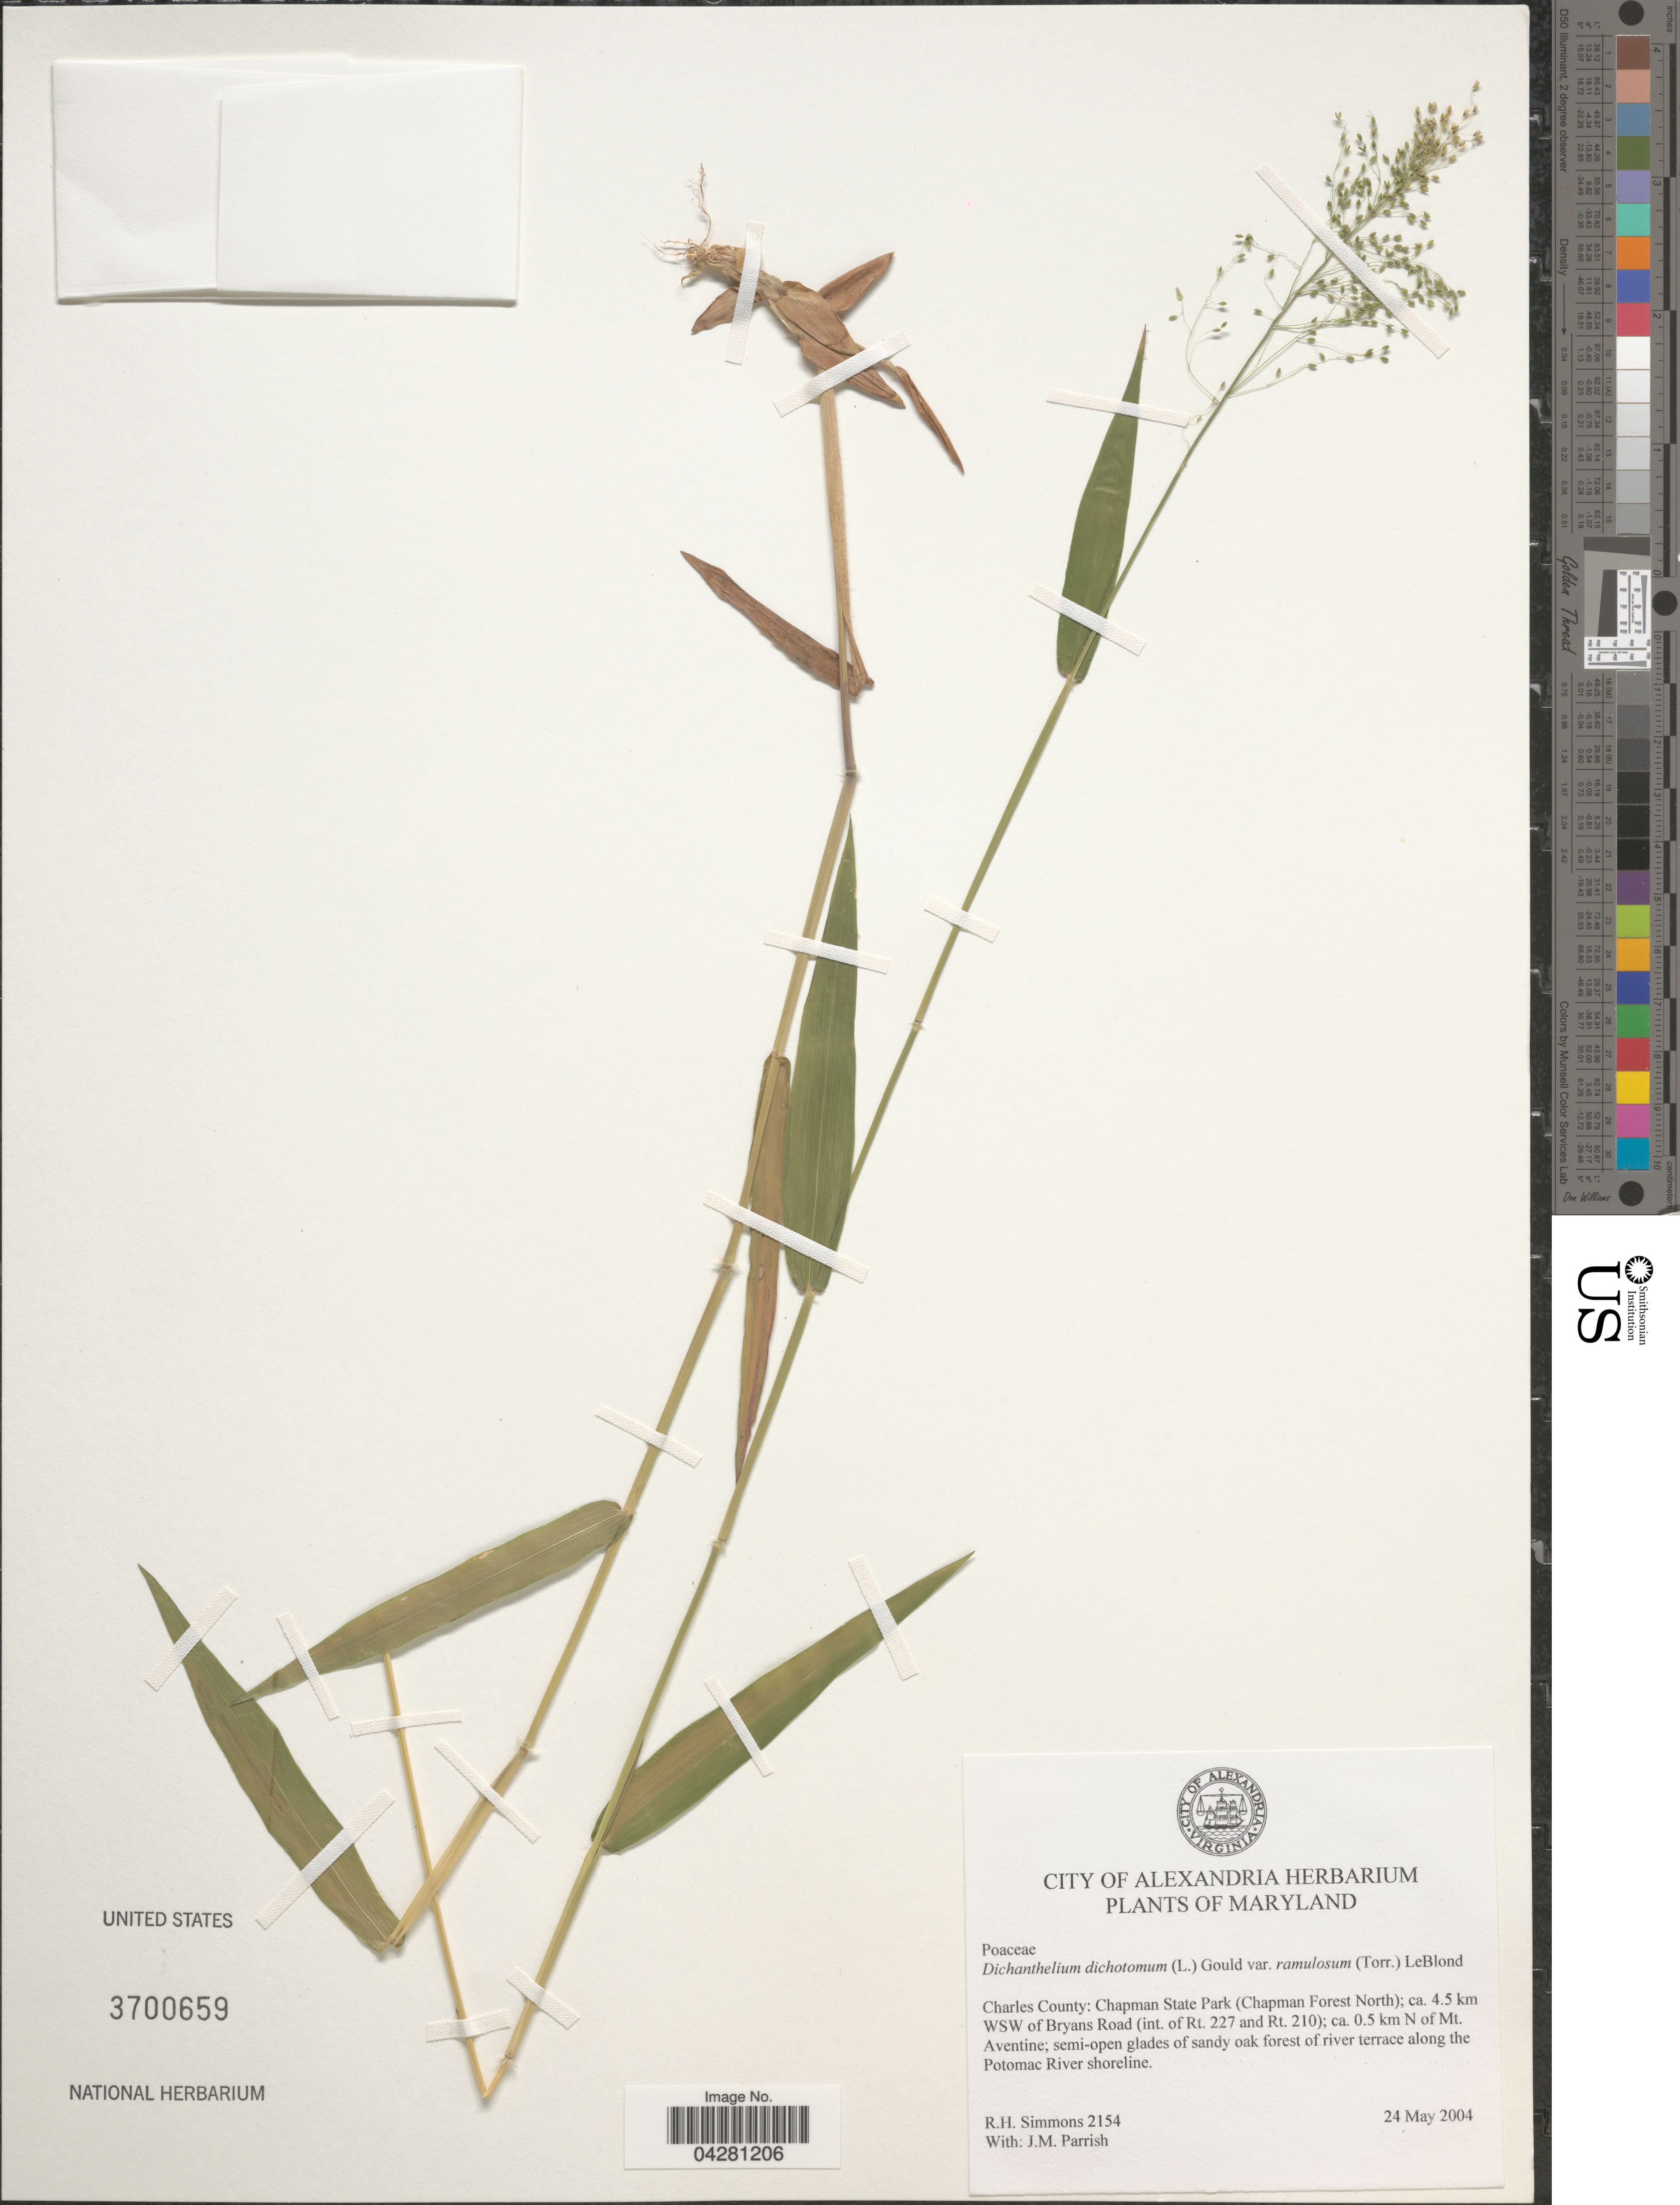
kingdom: Plantae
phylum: Tracheophyta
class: Liliopsida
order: Poales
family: Poaceae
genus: Dichanthelium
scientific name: Dichanthelium dichotomum var. ramulosum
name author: (Torr.) Lelong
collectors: R. H. Simmons & J. Parrish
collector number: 2154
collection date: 2004-05-24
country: United States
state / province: Maryland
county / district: Charles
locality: Charles County: Chapman State Park (Chapman Forest North); ca. 4.5 km WSW of Bryans Road (int. of Rt. 227 and Rt. 210); ca. 0.5 km N of Mt. Aventine; semi-open glades of sandy oak forest of river terrace along the Potomac River shoreline.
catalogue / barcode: US 3700659